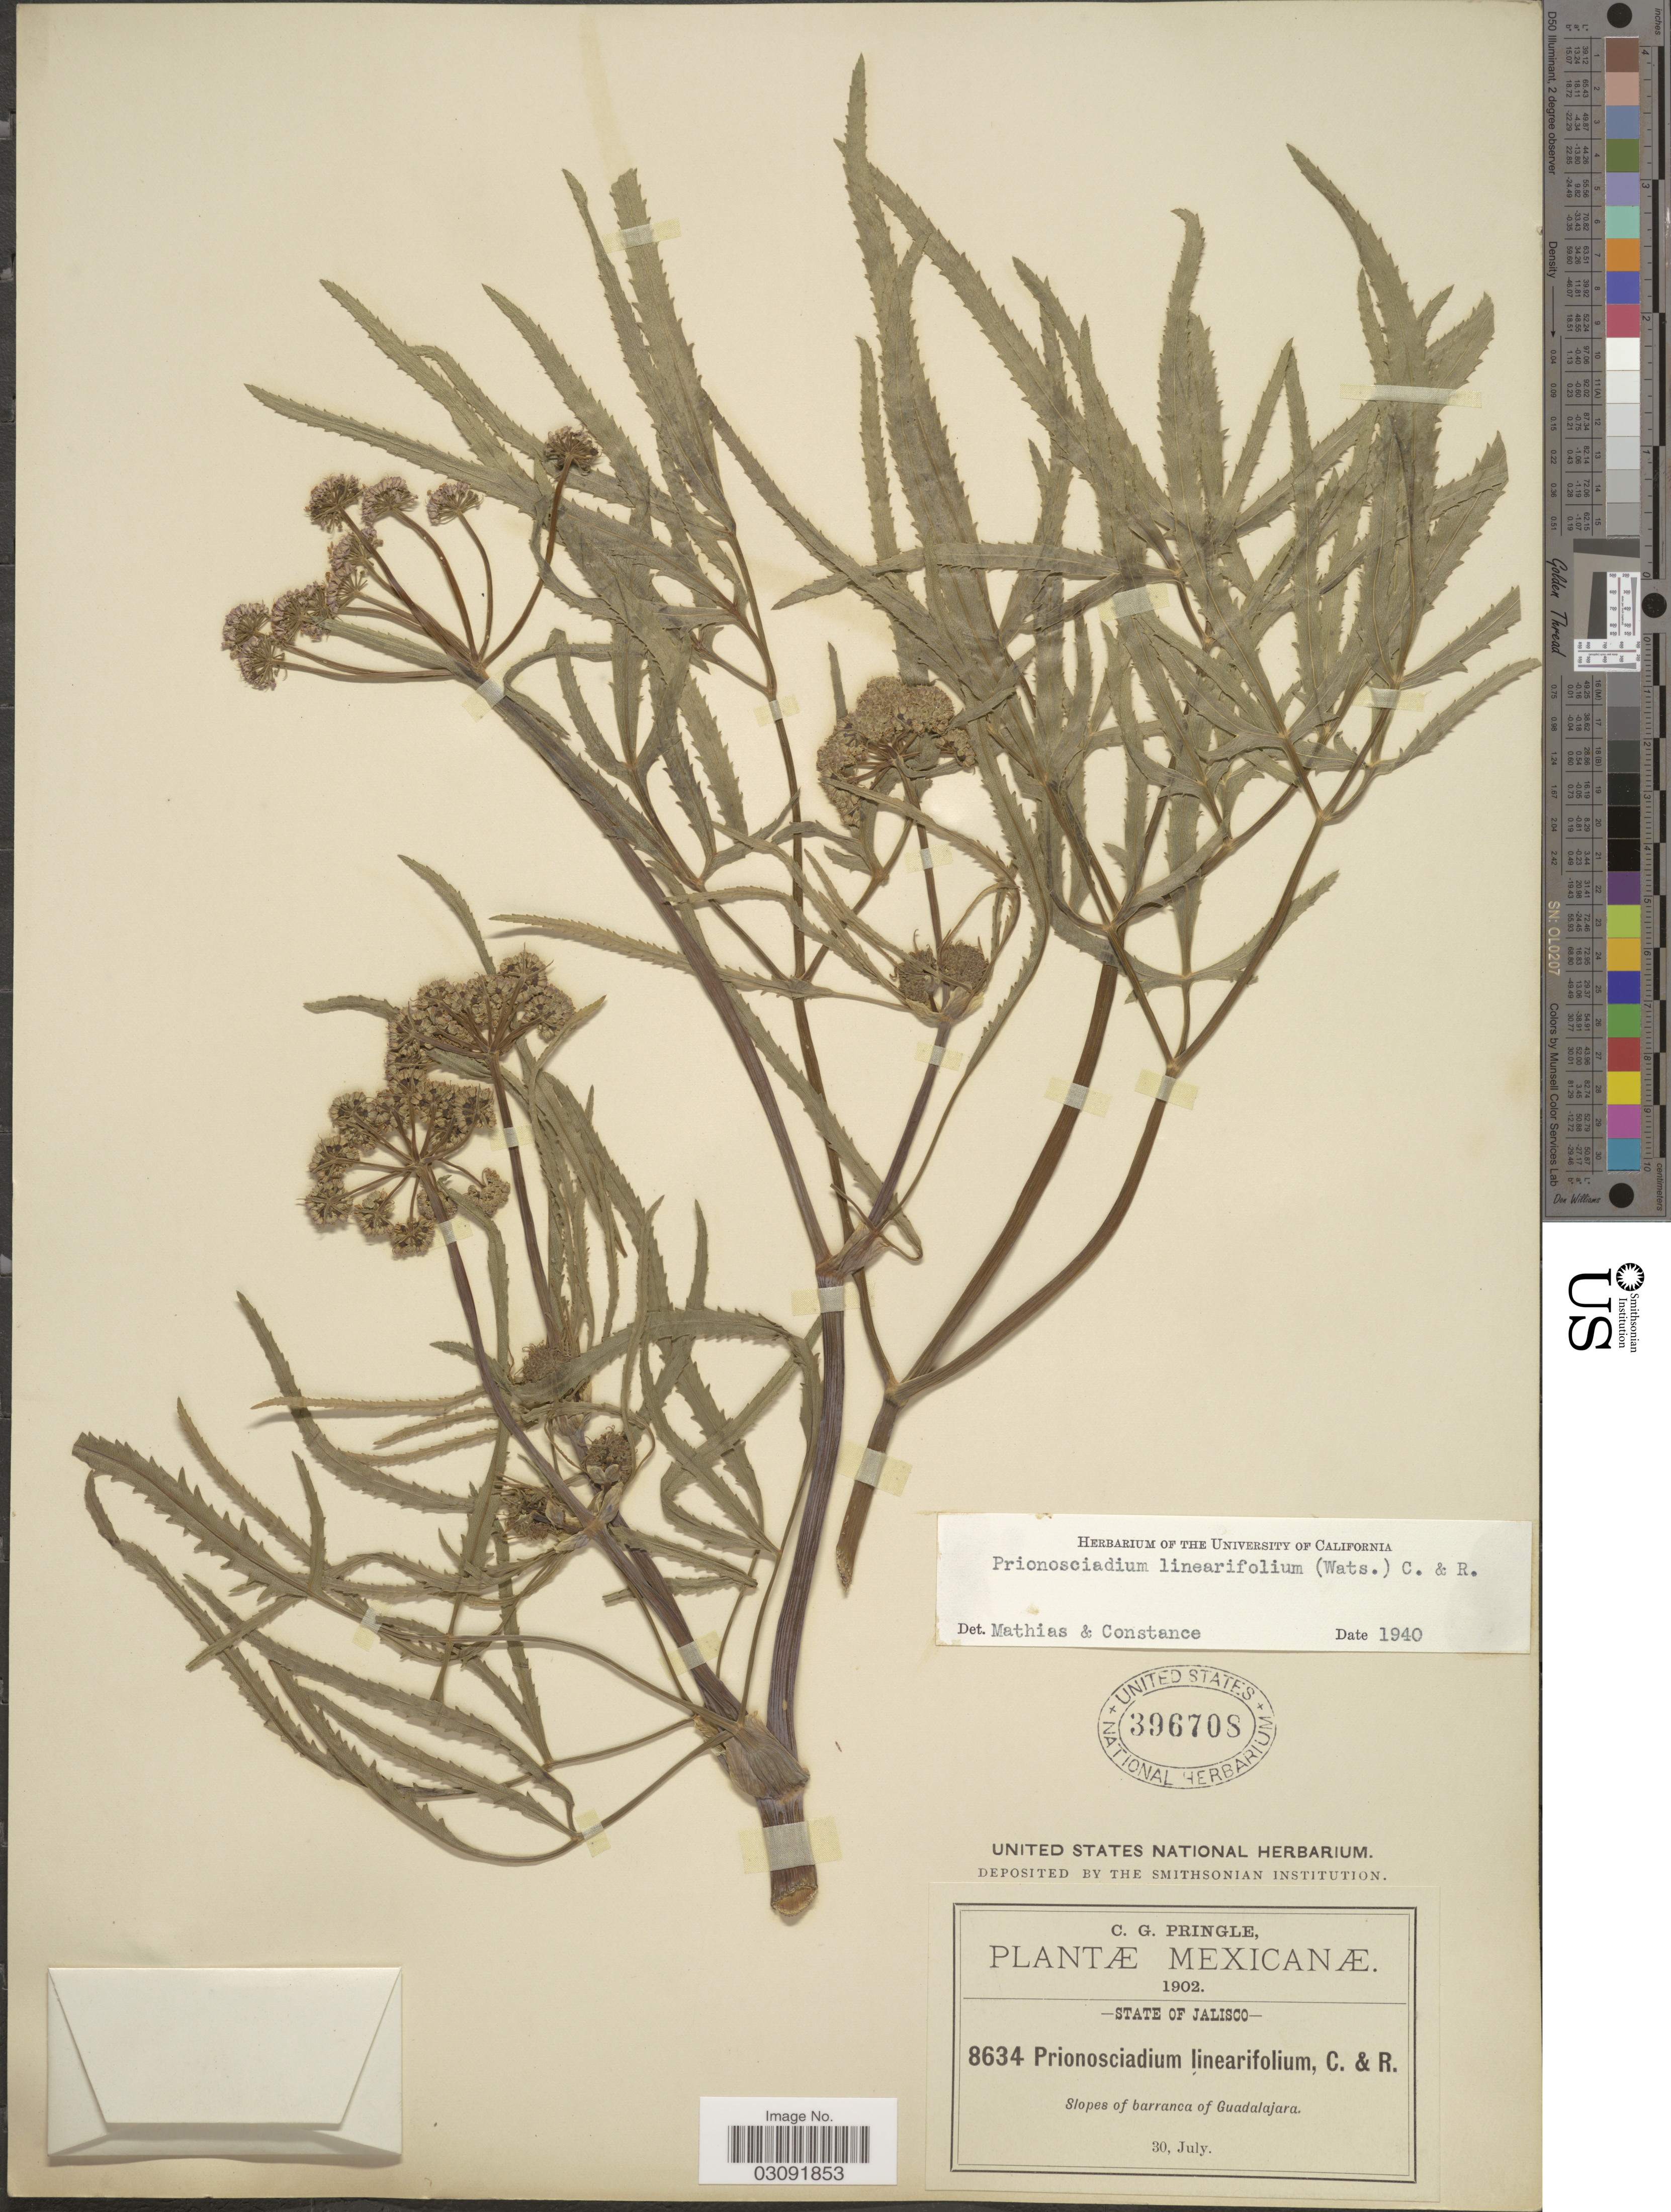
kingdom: Plantae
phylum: Tracheophyta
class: Magnoliopsida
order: Apiales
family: Apiaceae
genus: Prionosciadium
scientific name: Prionosciadium linearifolium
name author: (S. Watson) J.M. Coult. & Rose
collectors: C. G. Pringle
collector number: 8634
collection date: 1902-07-30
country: Mexico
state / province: Jalisco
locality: Slopes of barranca of Guadalajara.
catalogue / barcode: US 396708